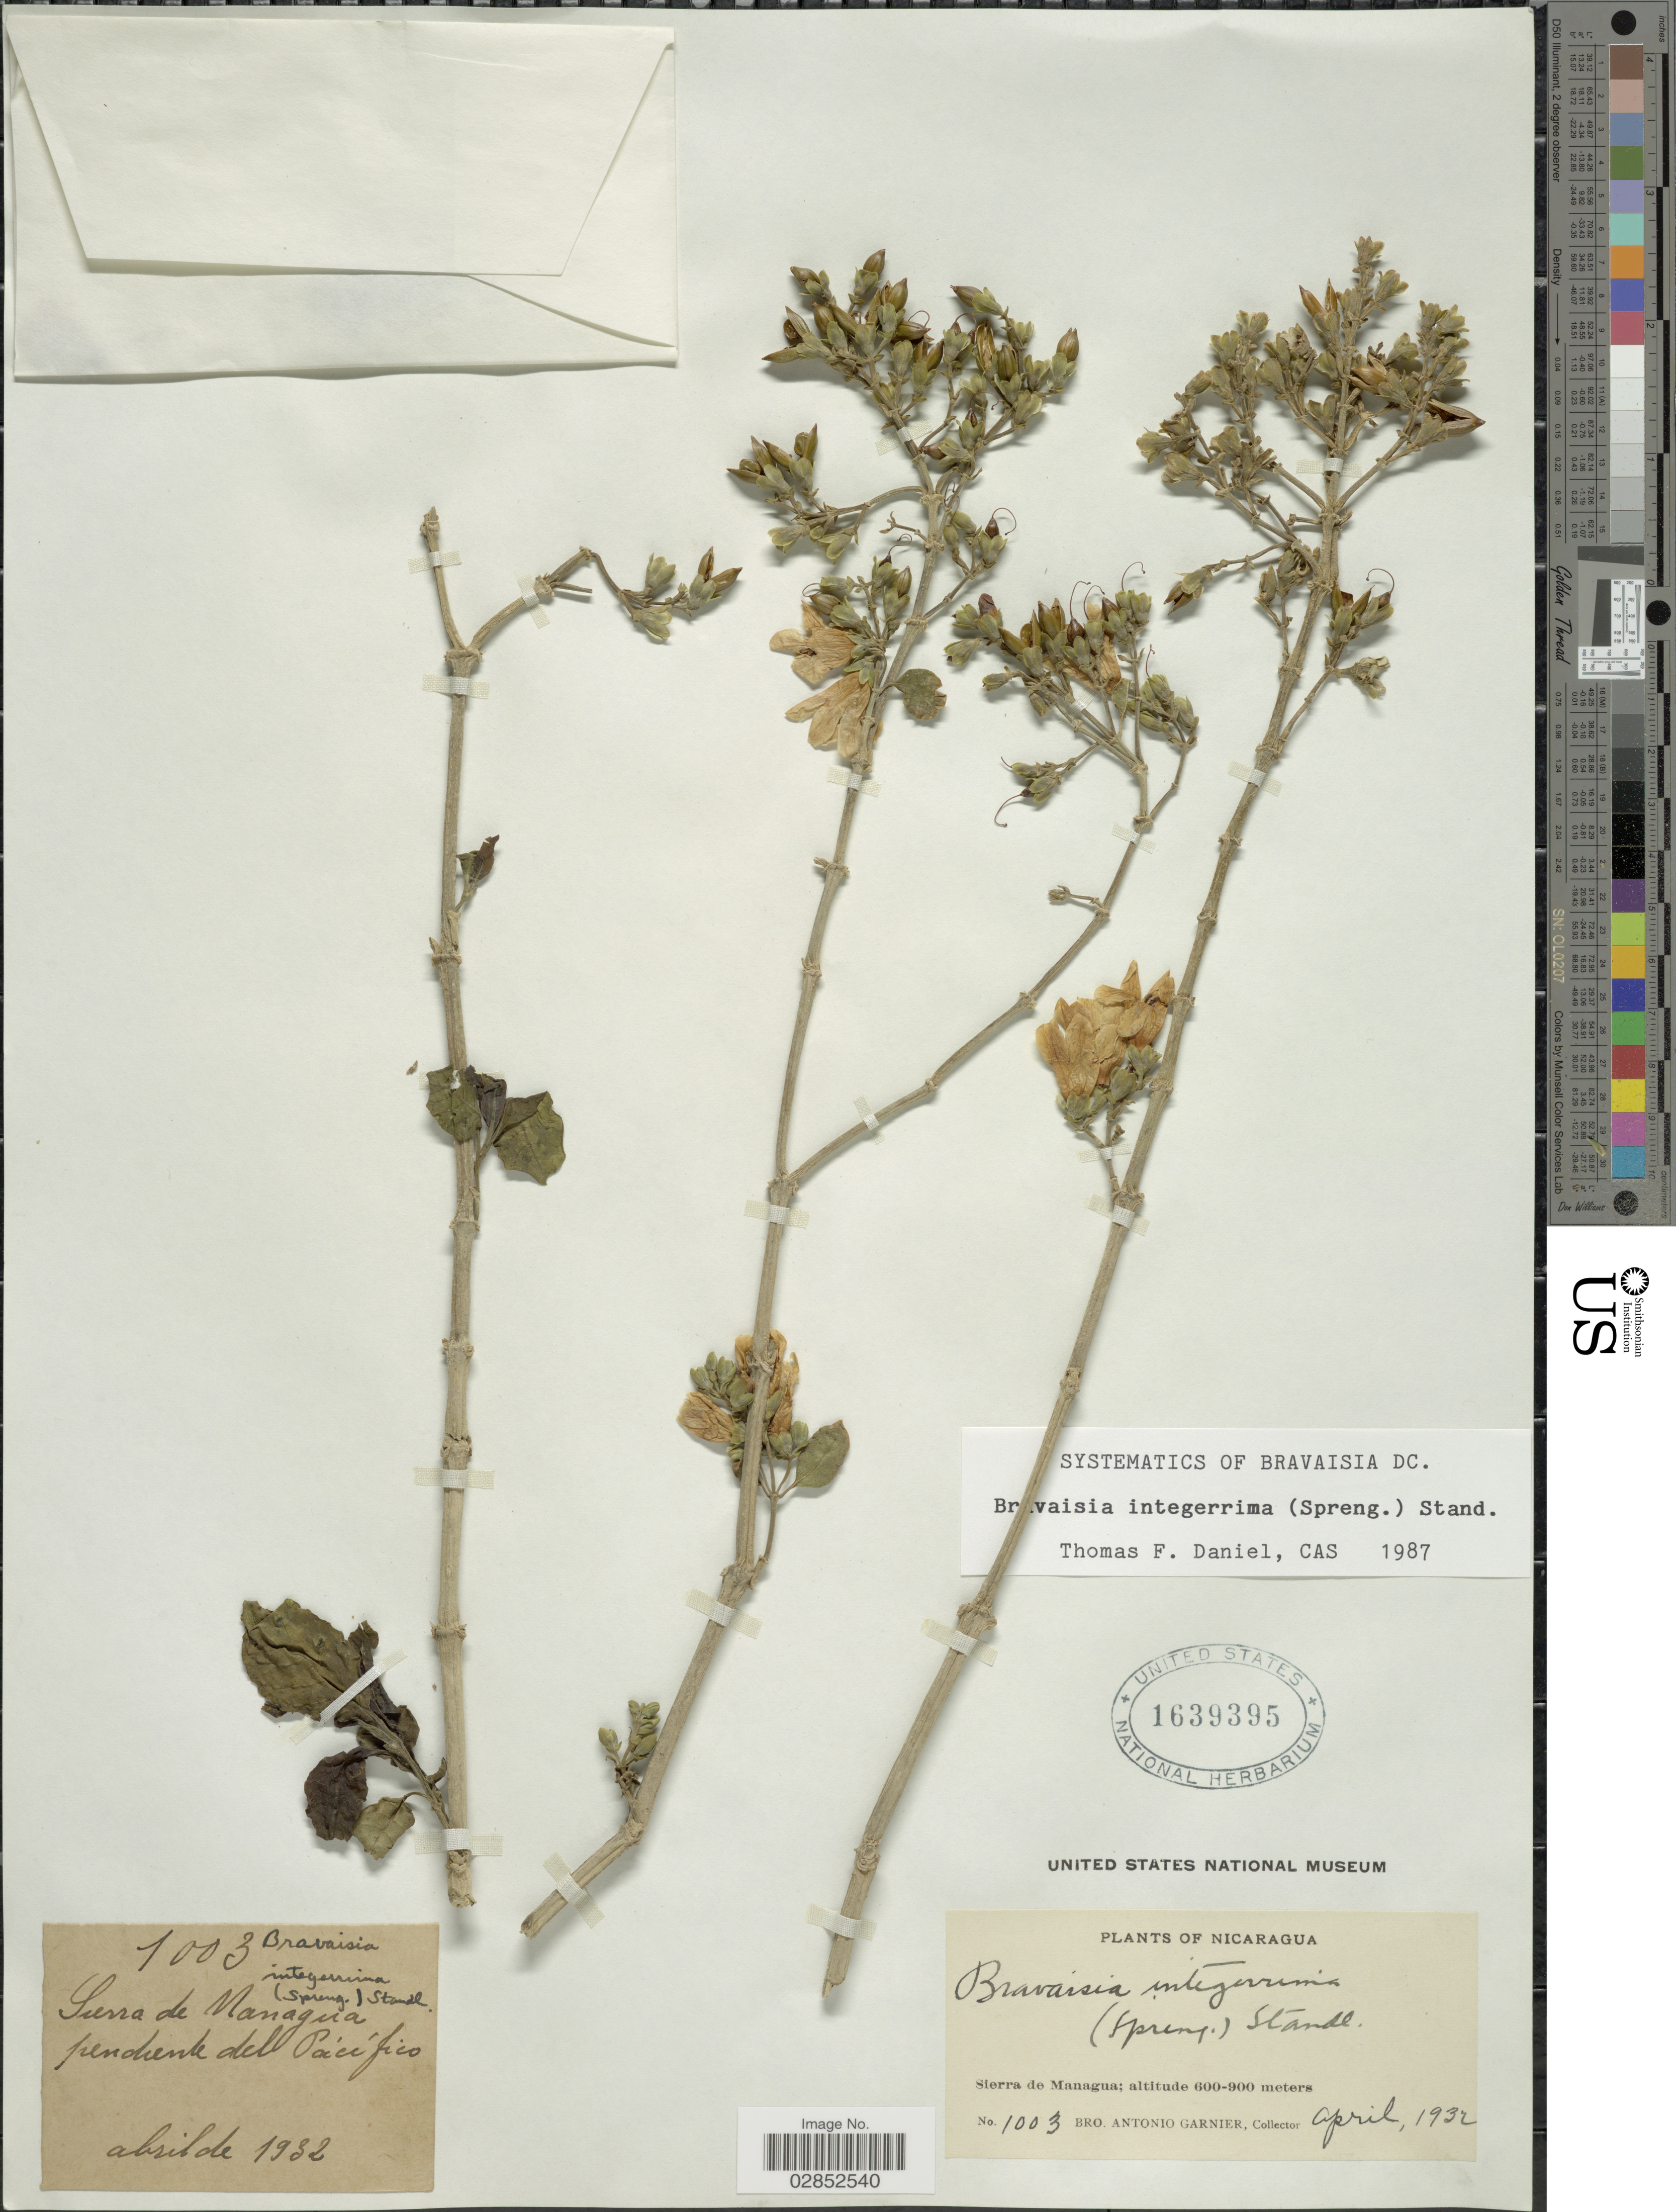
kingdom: Plantae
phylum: Tracheophyta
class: Magnoliopsida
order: Lamiales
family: Acanthaceae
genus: Bravaisia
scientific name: Bravaisia integerrima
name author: (Spreng.) Standl.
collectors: Bro. A. Garnier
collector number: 1003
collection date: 1932-04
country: Nicaragua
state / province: Managua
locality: Sierra de Managua, pendiente del Pácífico.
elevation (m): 600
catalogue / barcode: US 1639395